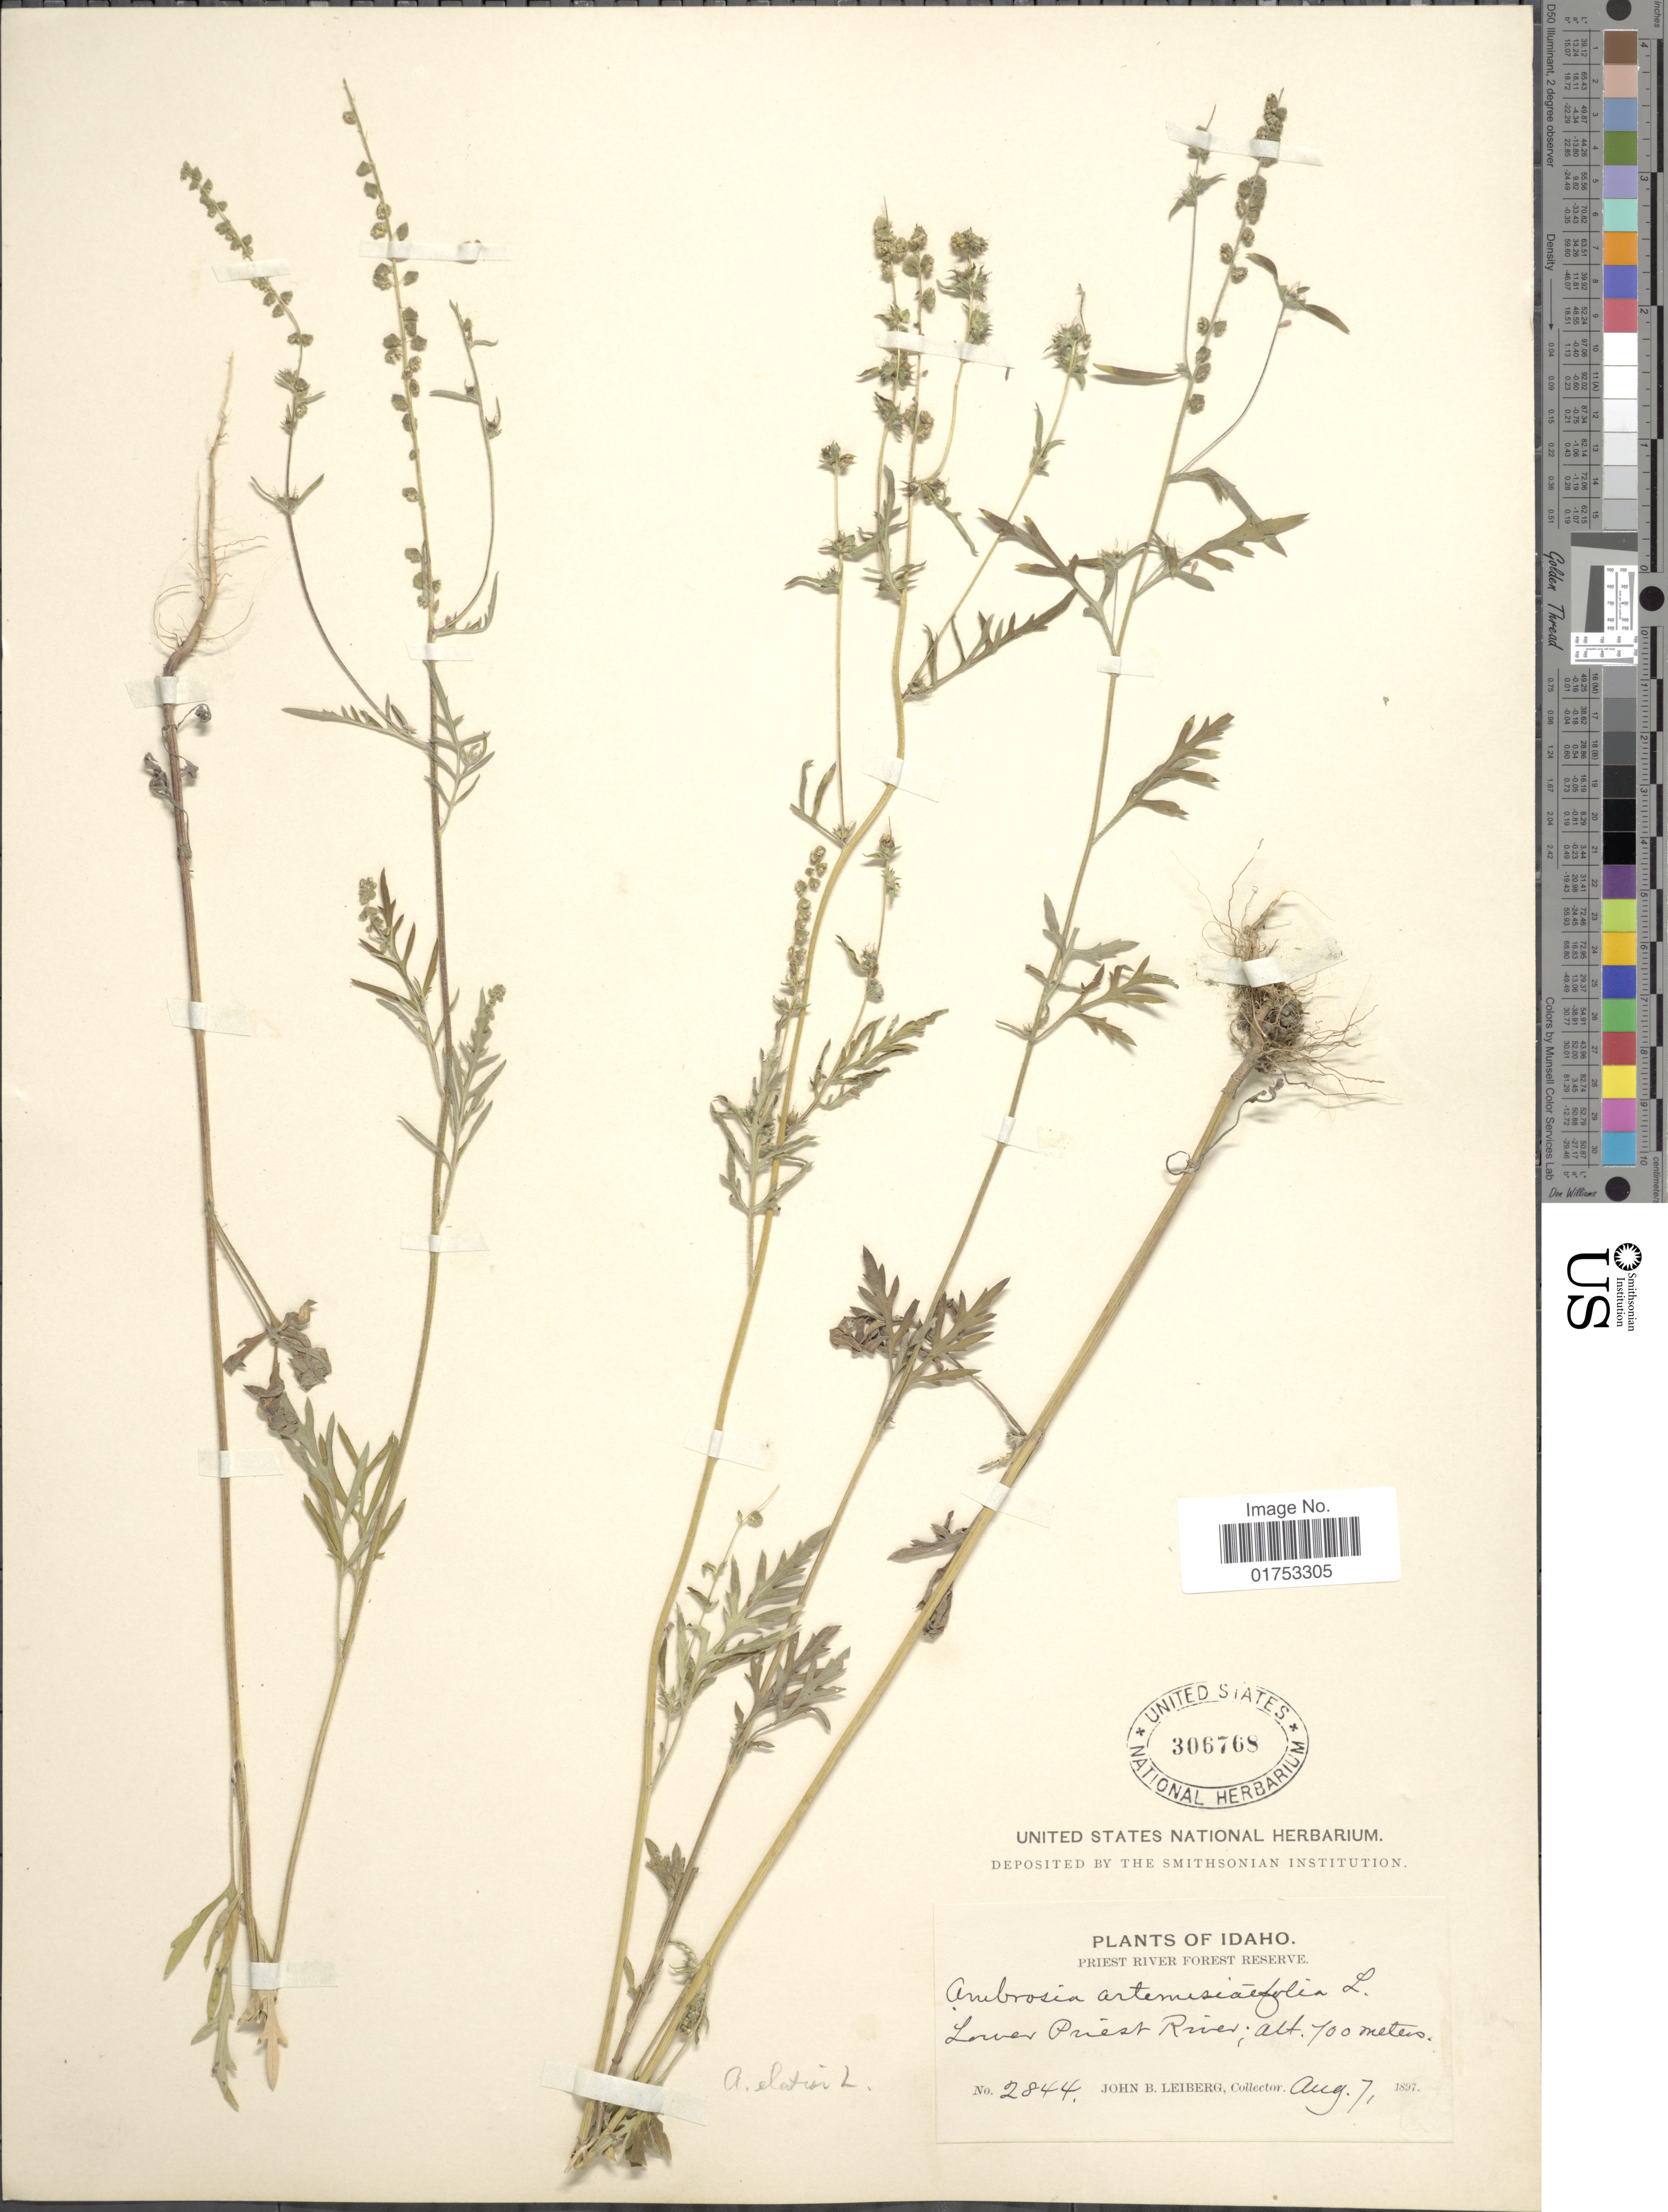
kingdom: Plantae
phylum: Tracheophyta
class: Magnoliopsida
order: Asterales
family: Asteraceae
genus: Ambrosia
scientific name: Ambrosia artemisiifolia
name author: L.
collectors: J. Leiberg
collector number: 2844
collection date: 1897-08-07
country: United States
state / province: Idaho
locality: Priest River Forest Reserve, Lower Priest River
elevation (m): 700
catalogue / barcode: US 306768